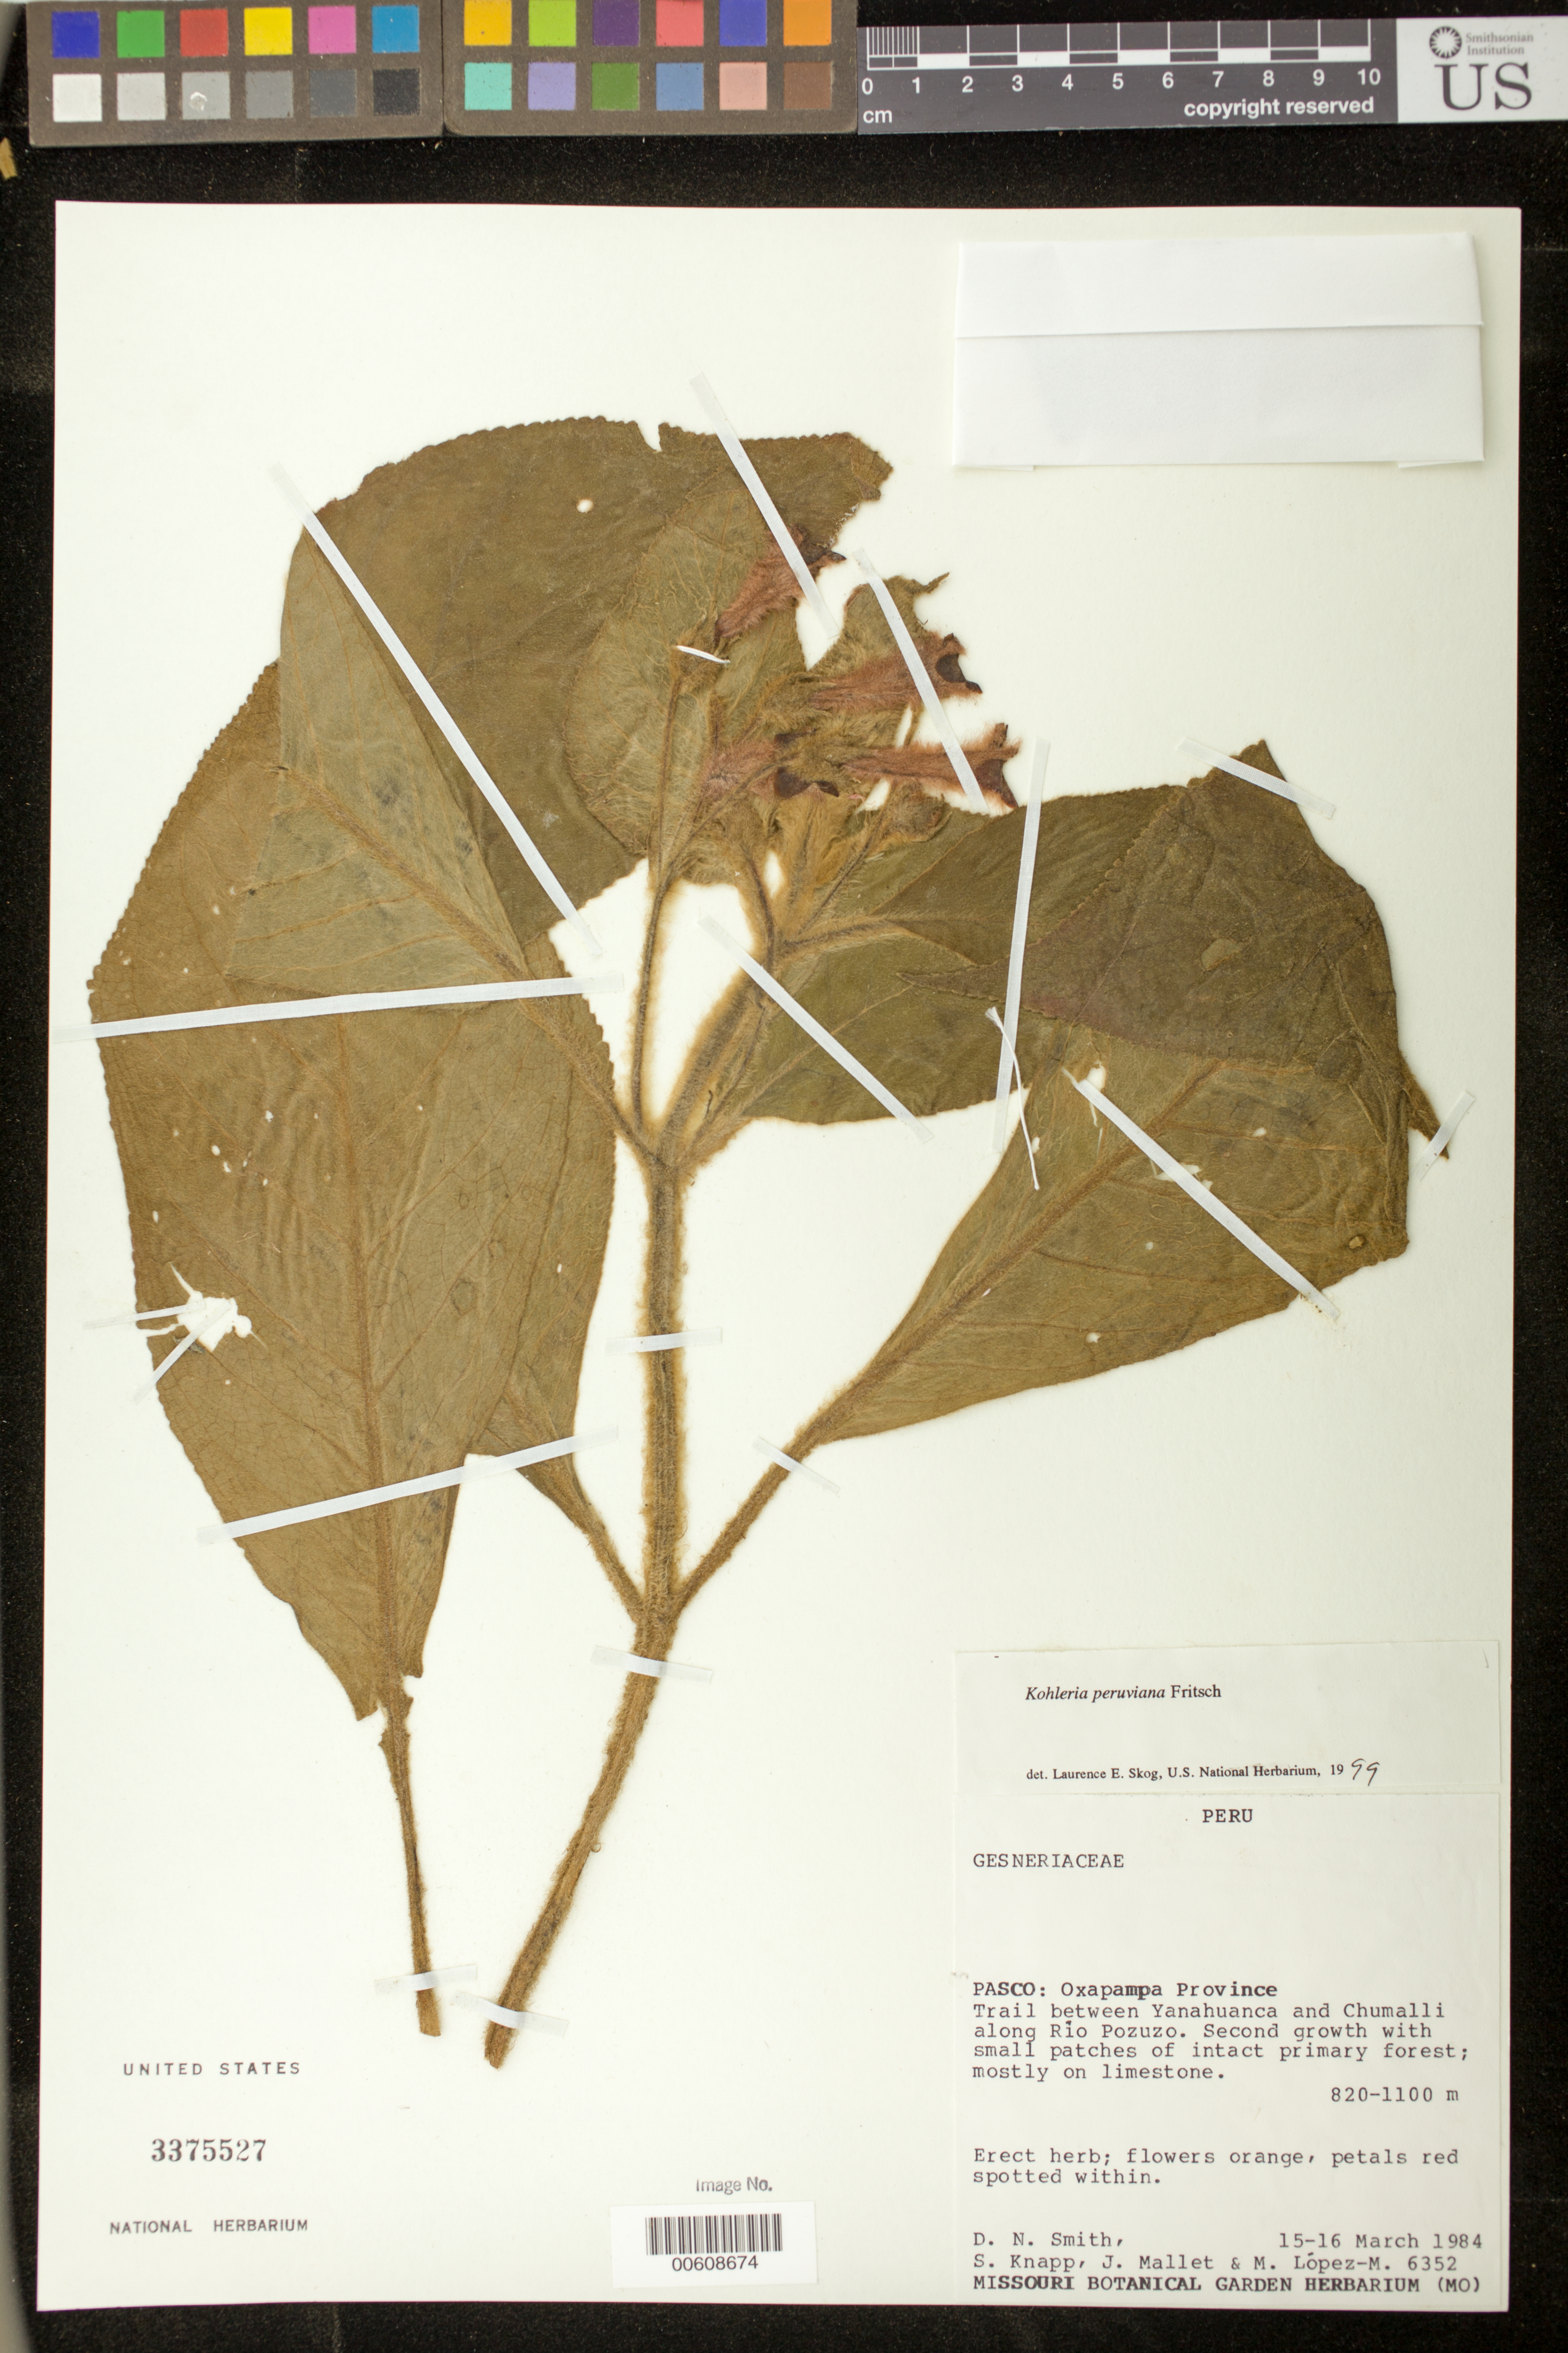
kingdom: Plantae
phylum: Tracheophyta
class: Magnoliopsida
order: Lamiales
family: Gesneriaceae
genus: Kohleria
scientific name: Kohleria peruviana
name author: Fritsch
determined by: Skog, Laurence E.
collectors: D. Smith, S. Knapp, J. Mallet & M. Lopez-M.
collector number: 6352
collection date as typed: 15-16 Mar 1984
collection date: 1984-03-15/1984-03-16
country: Peru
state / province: Pasco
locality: Prov. Oxapampa; trail between Yanahuanca and Chumalli along Río Pozuzo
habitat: Second growth with small patches of intact primary forest; mostly on limestone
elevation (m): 820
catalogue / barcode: US 3375527